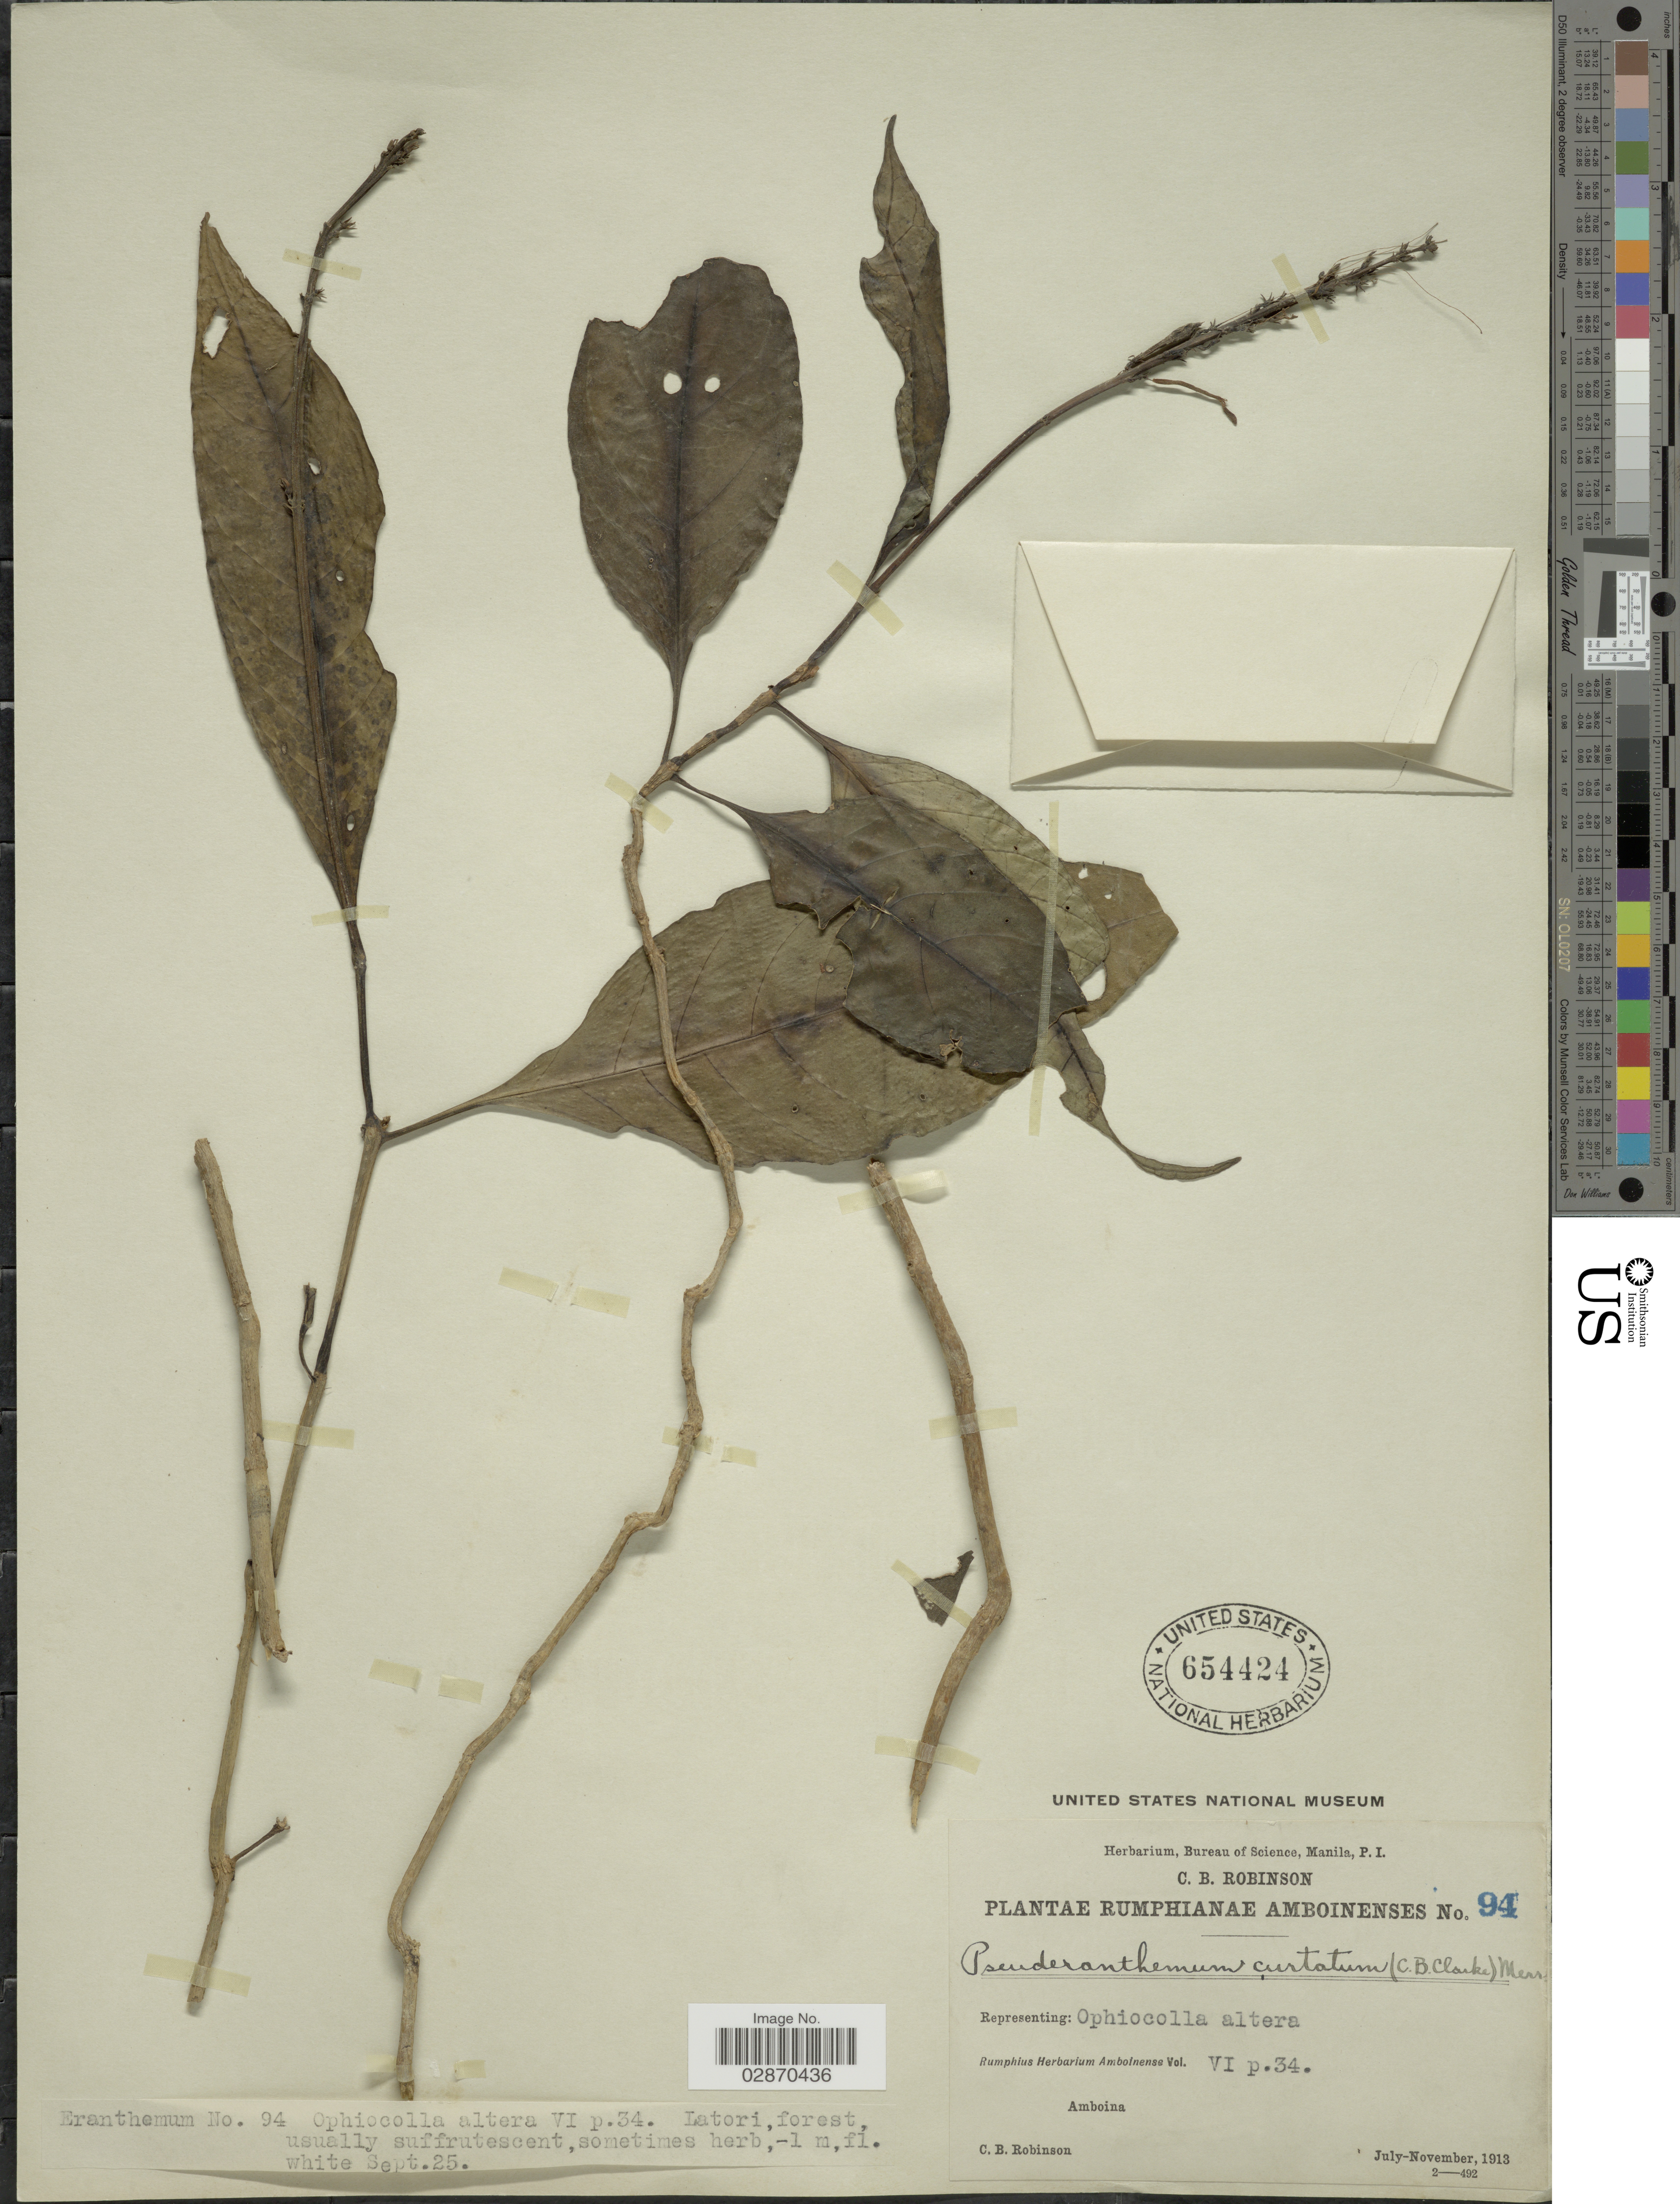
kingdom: Plantae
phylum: Tracheophyta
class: Magnoliopsida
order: Lamiales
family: Acanthaceae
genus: Pseuderanthemum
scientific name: Pseuderanthemum curtatum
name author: Merr.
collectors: C. Robinson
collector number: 94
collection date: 1913-09-25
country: Indonesia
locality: Latori, forest. Amboina. Rumphianae Amboinenses.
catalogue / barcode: US 654424